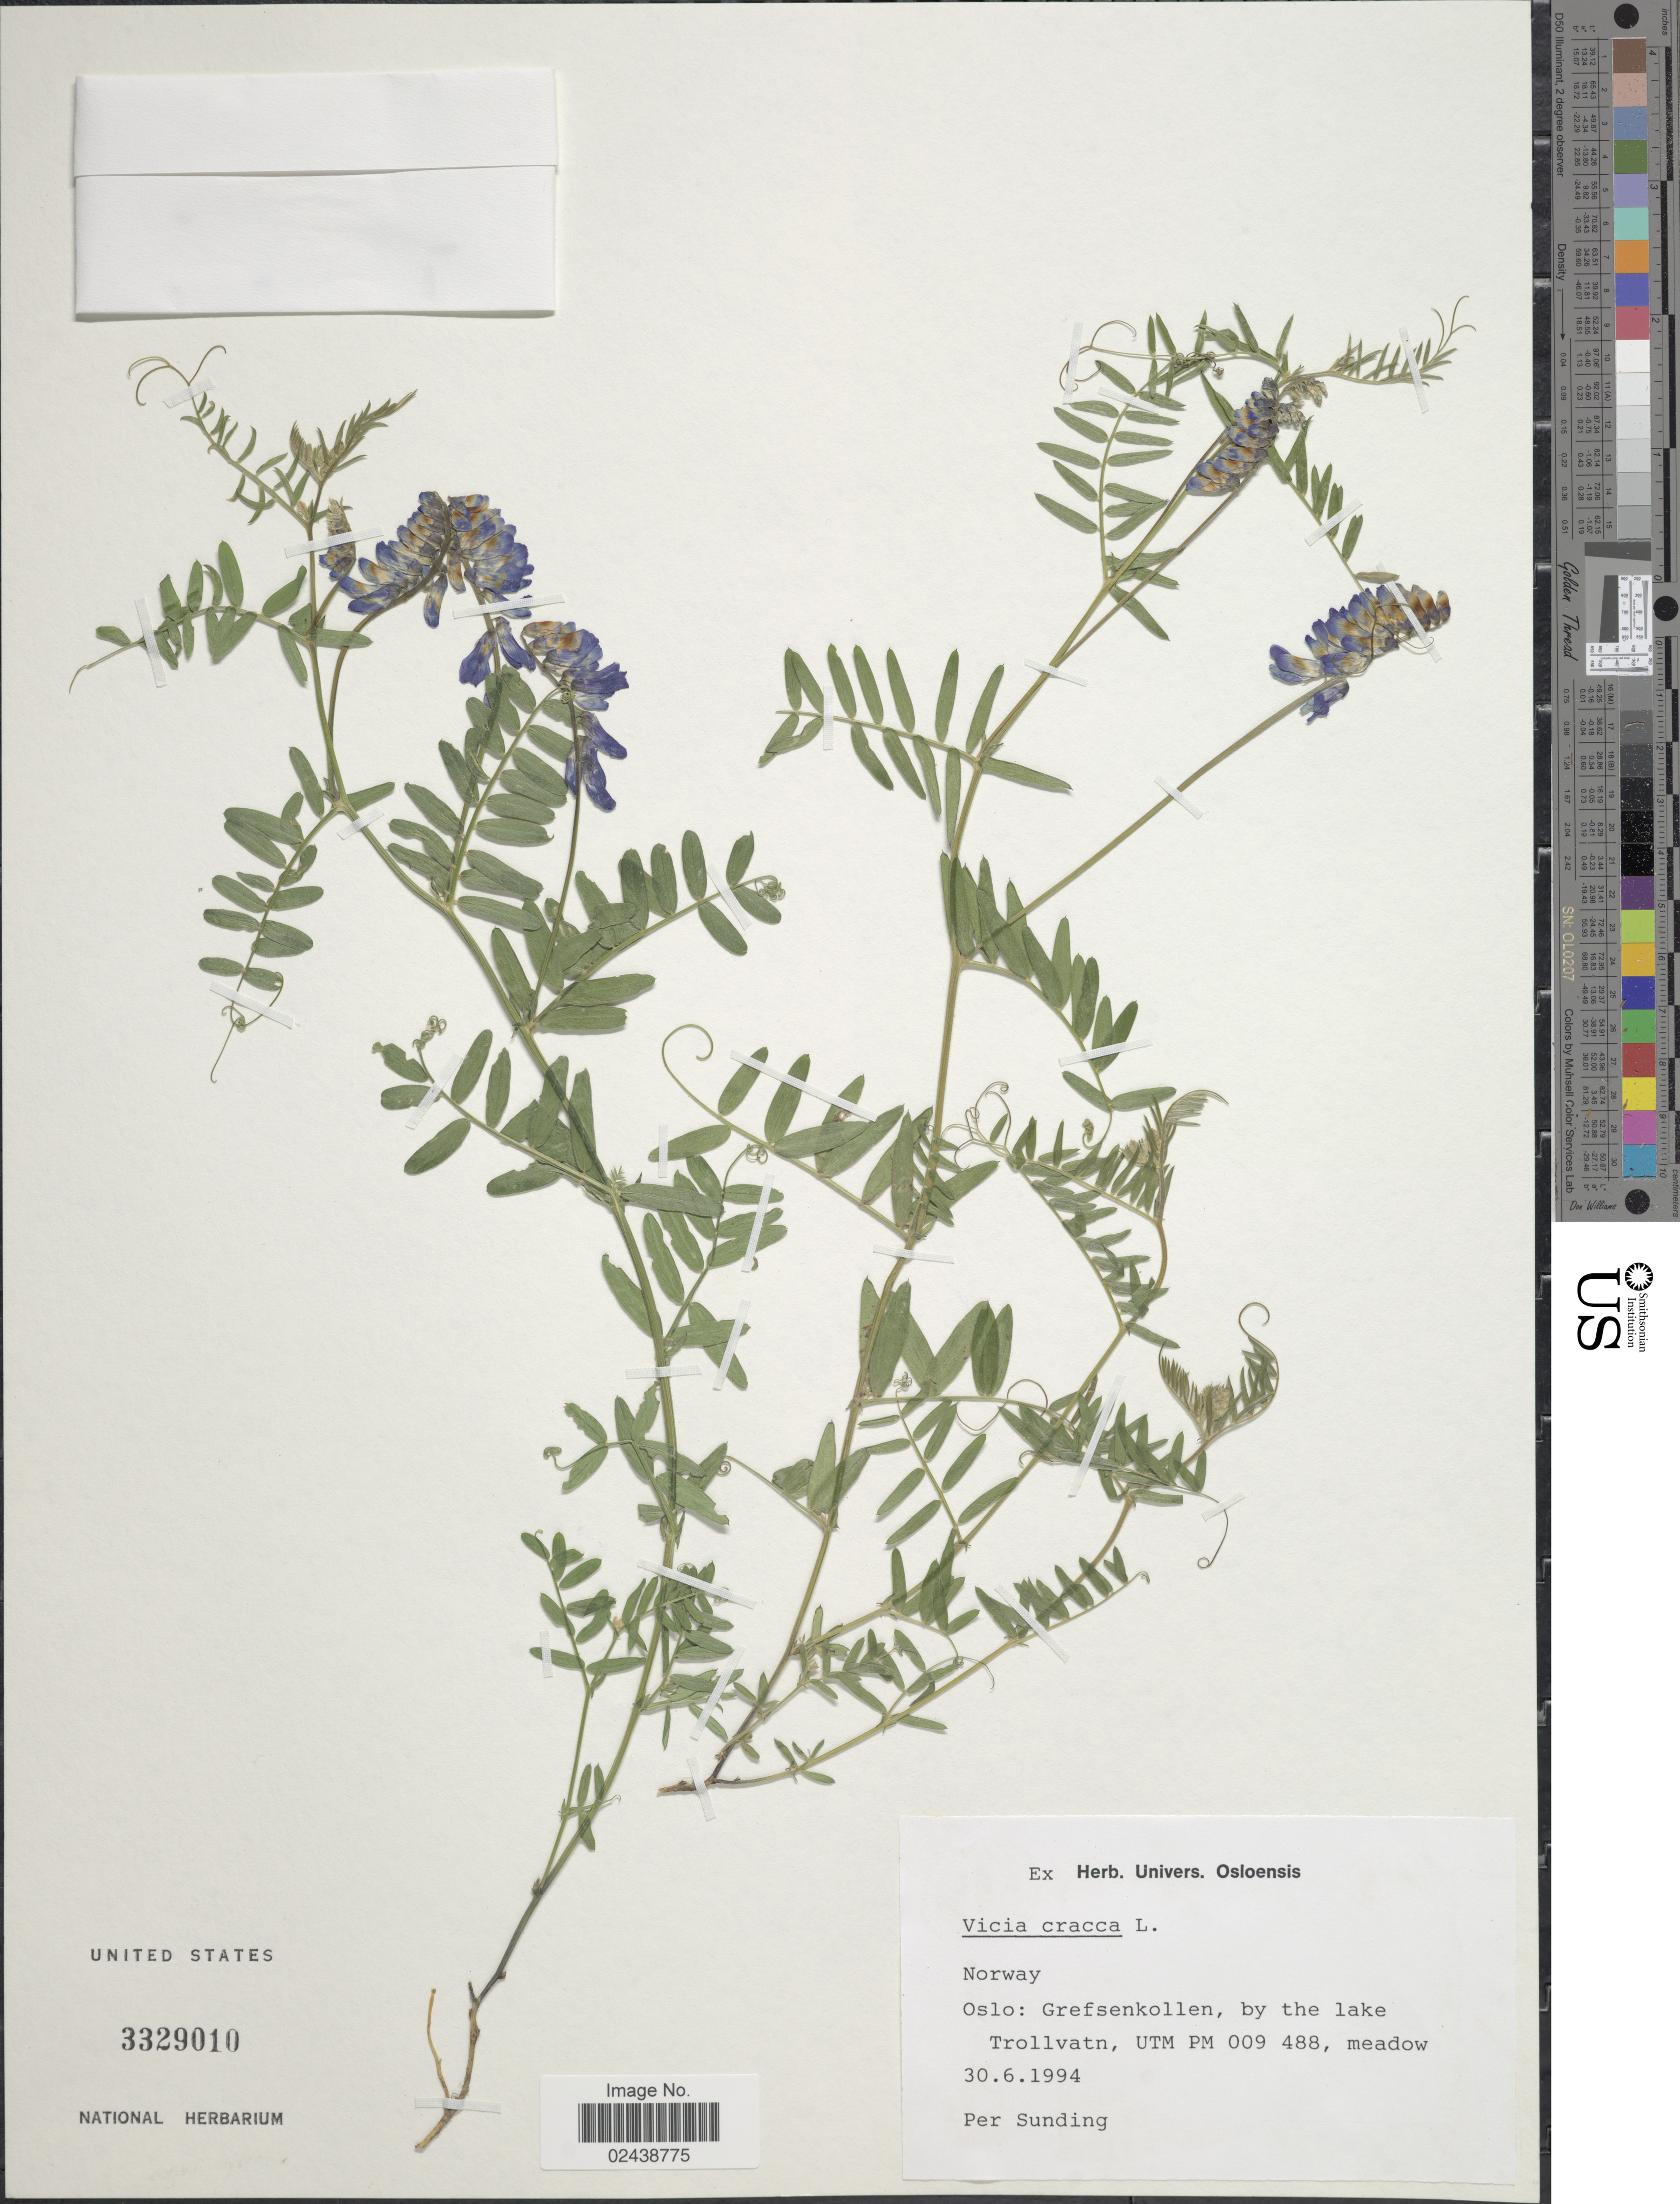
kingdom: Plantae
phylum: Tracheophyta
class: Magnoliopsida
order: Fabales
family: Fabaceae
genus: Vicia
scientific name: Vicia cracca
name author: L.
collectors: P. O. Sunding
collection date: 1994-06-30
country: Norway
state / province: Oslo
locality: Grefsenkollen, by the lake Trollvatn, UTM PM 009 488, meadow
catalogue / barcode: US 3329010